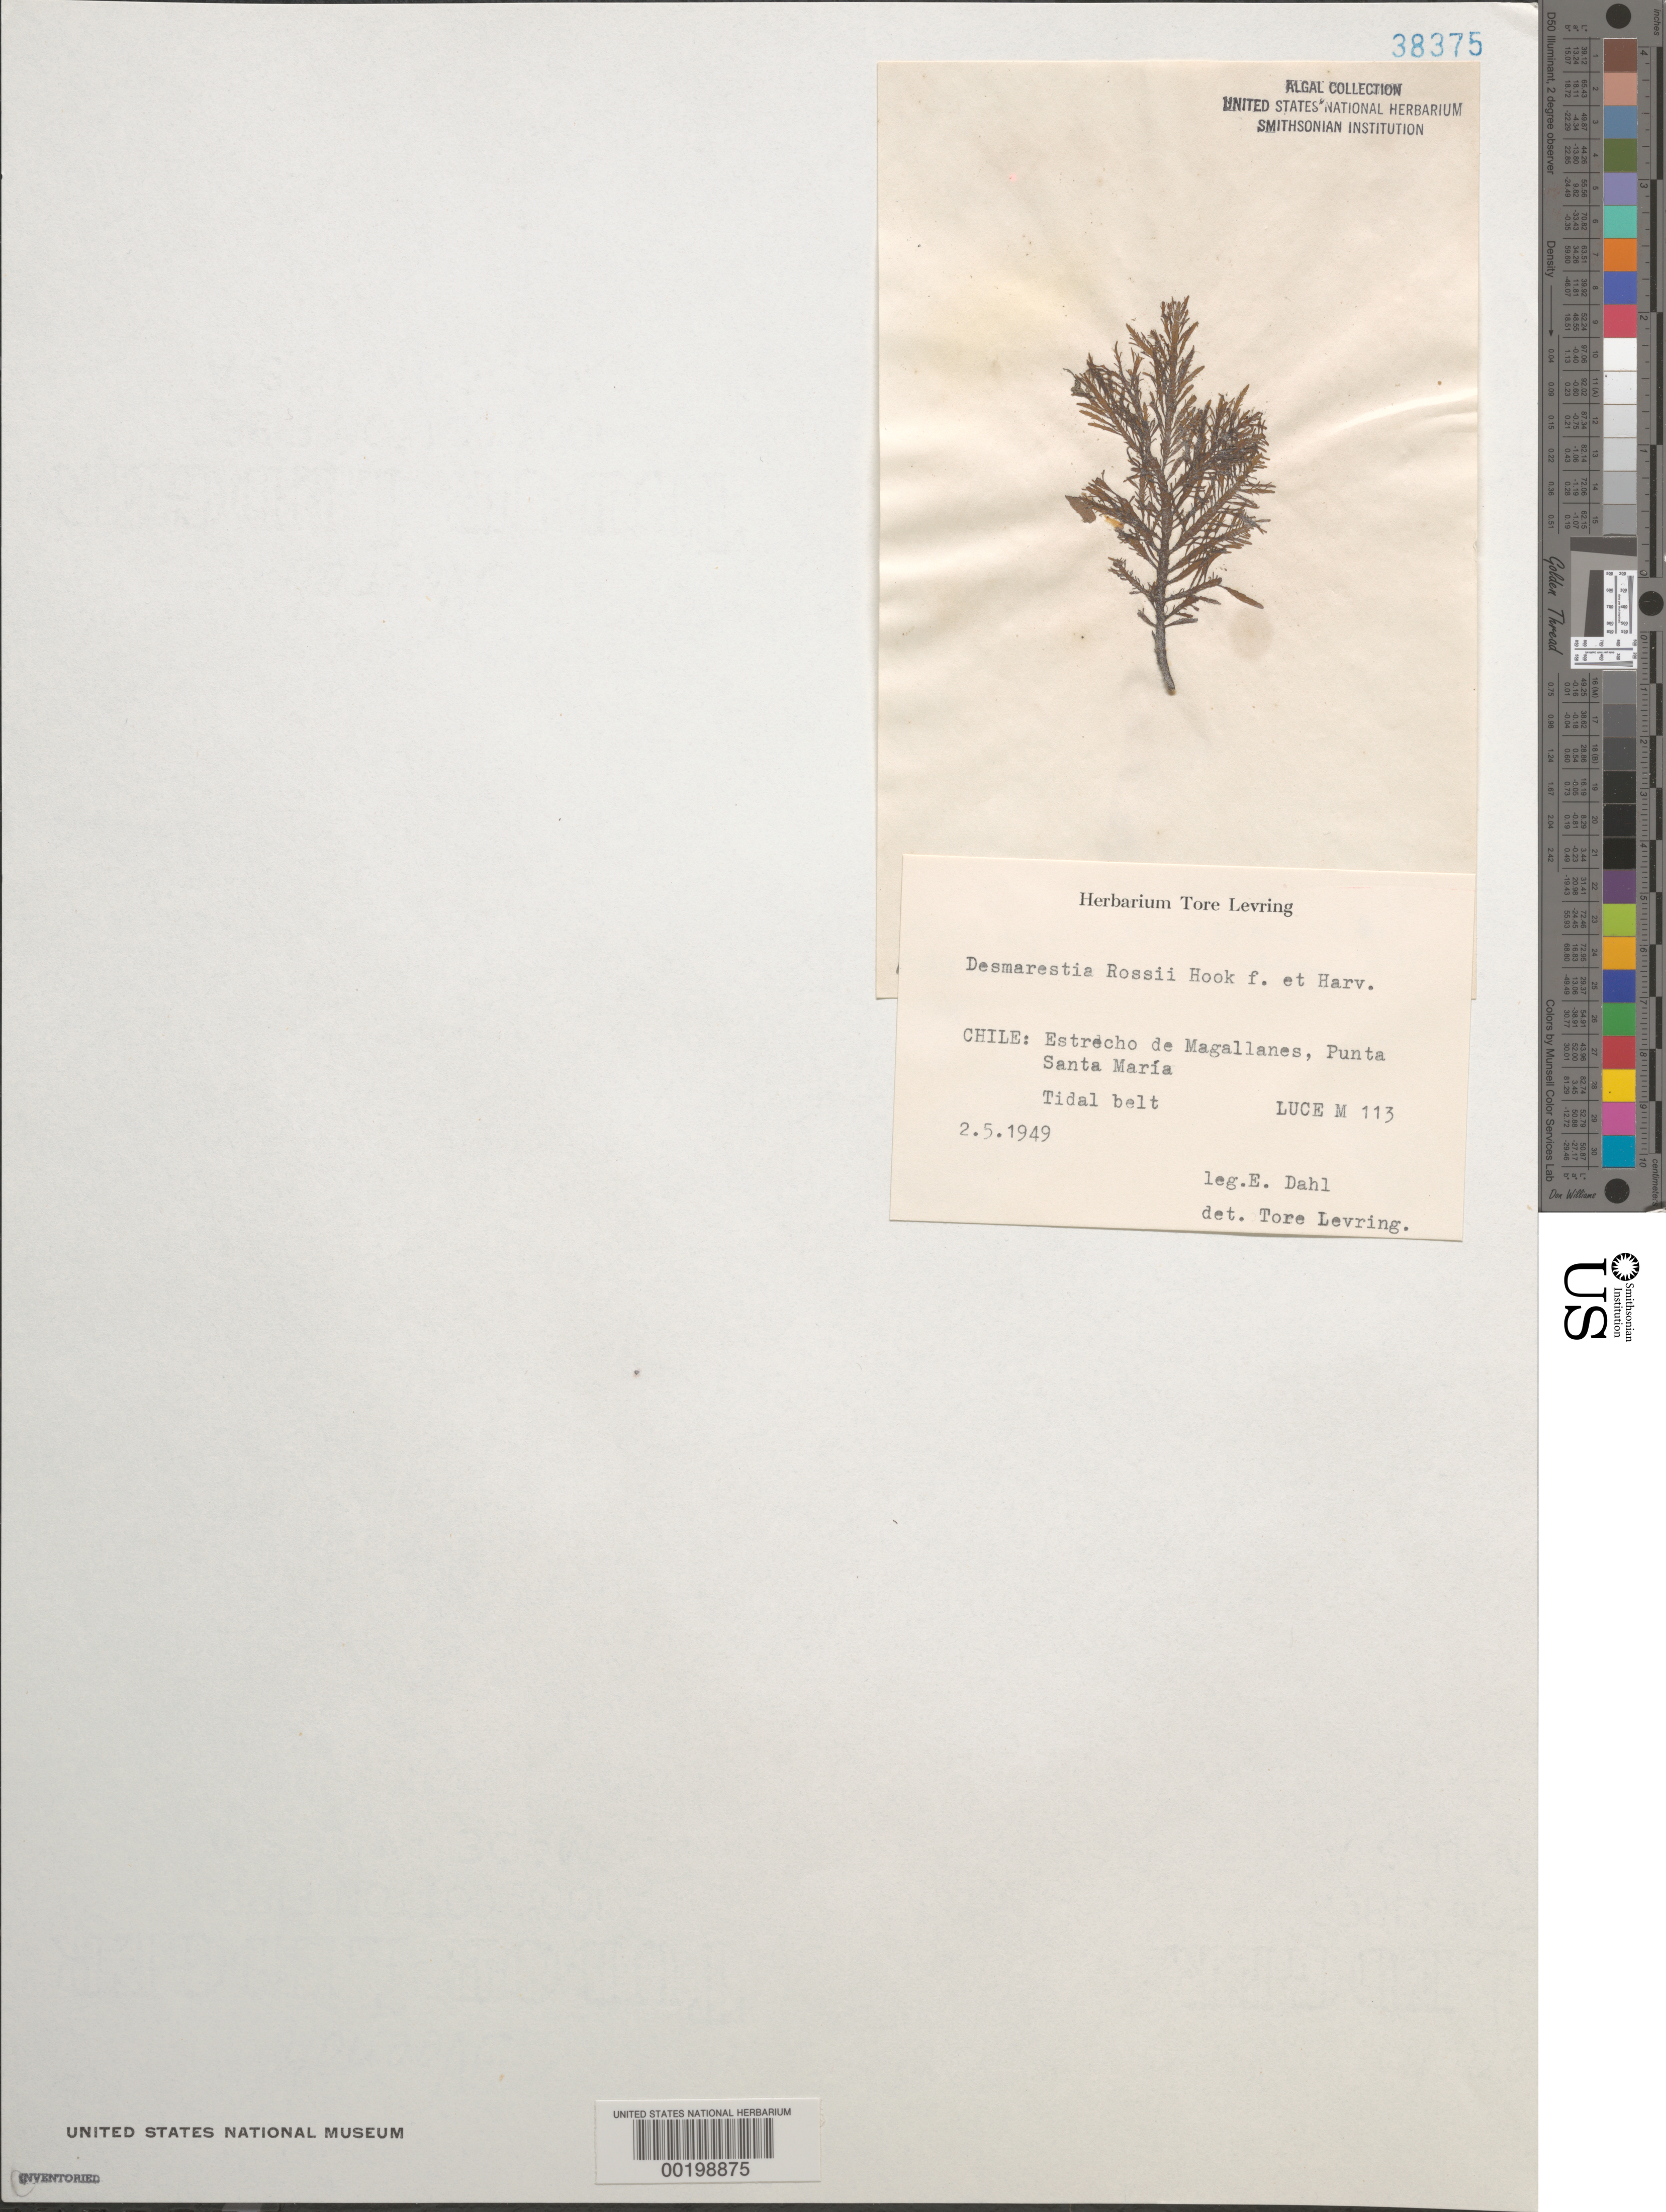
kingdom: Chromista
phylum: Ochrophyta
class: Phaeophyceae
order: Desmarestiales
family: Desmarestiaceae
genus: Desmarestia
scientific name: Desmarestia rossii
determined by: Levring, T.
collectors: E. Dahl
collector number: Luce M 113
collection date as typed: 02 May 1949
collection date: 1949-05-02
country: Chile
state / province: Magallanes y de la Antártica Chilena (XII)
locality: Punta santa maria, strait of magellan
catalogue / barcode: US 38375